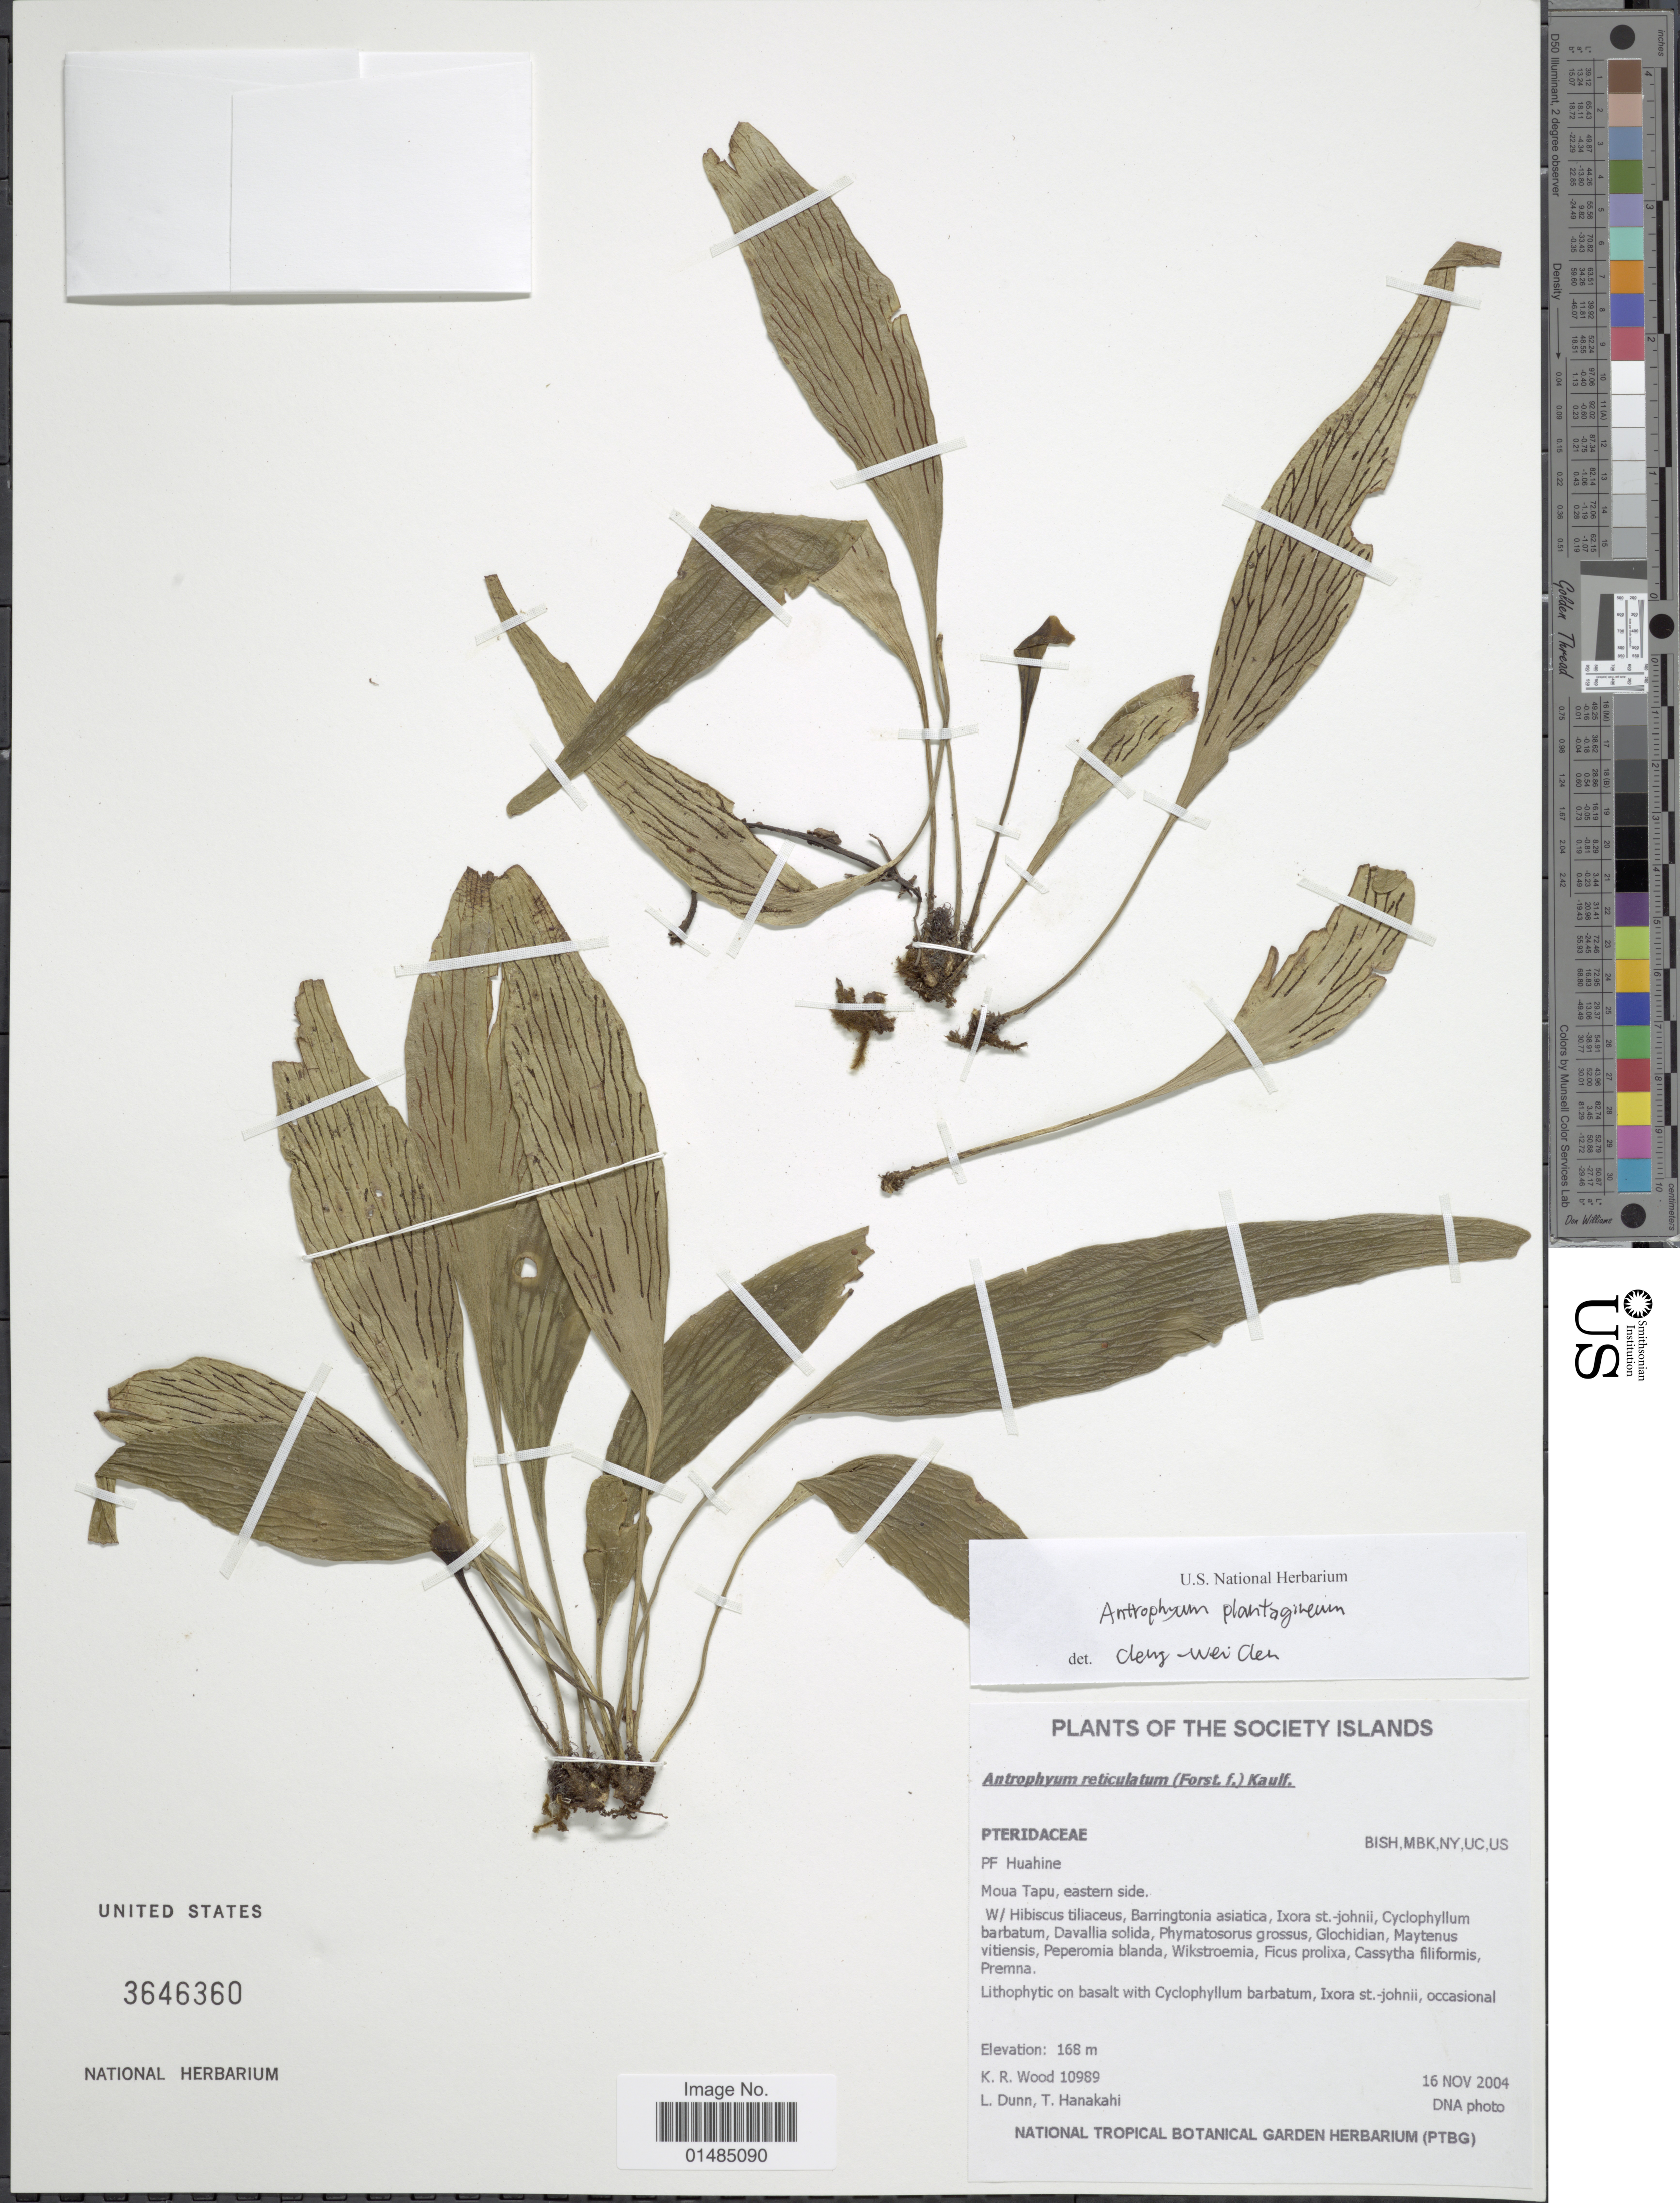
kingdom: Plantae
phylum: Tracheophyta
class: Polypodiopsida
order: Polypodiales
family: Pteridaceae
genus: Antrophyum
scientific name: Antrophyum plantagineum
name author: (Cav.) Kaulf.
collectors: K. R. Wood, L. Dunn & T. Hanakahi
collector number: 10989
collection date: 2004-11-16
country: French Polynesia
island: Huahine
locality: The Society Islands, Huahine, Moua Tapu, eastern side.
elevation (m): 168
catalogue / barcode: US 3646360